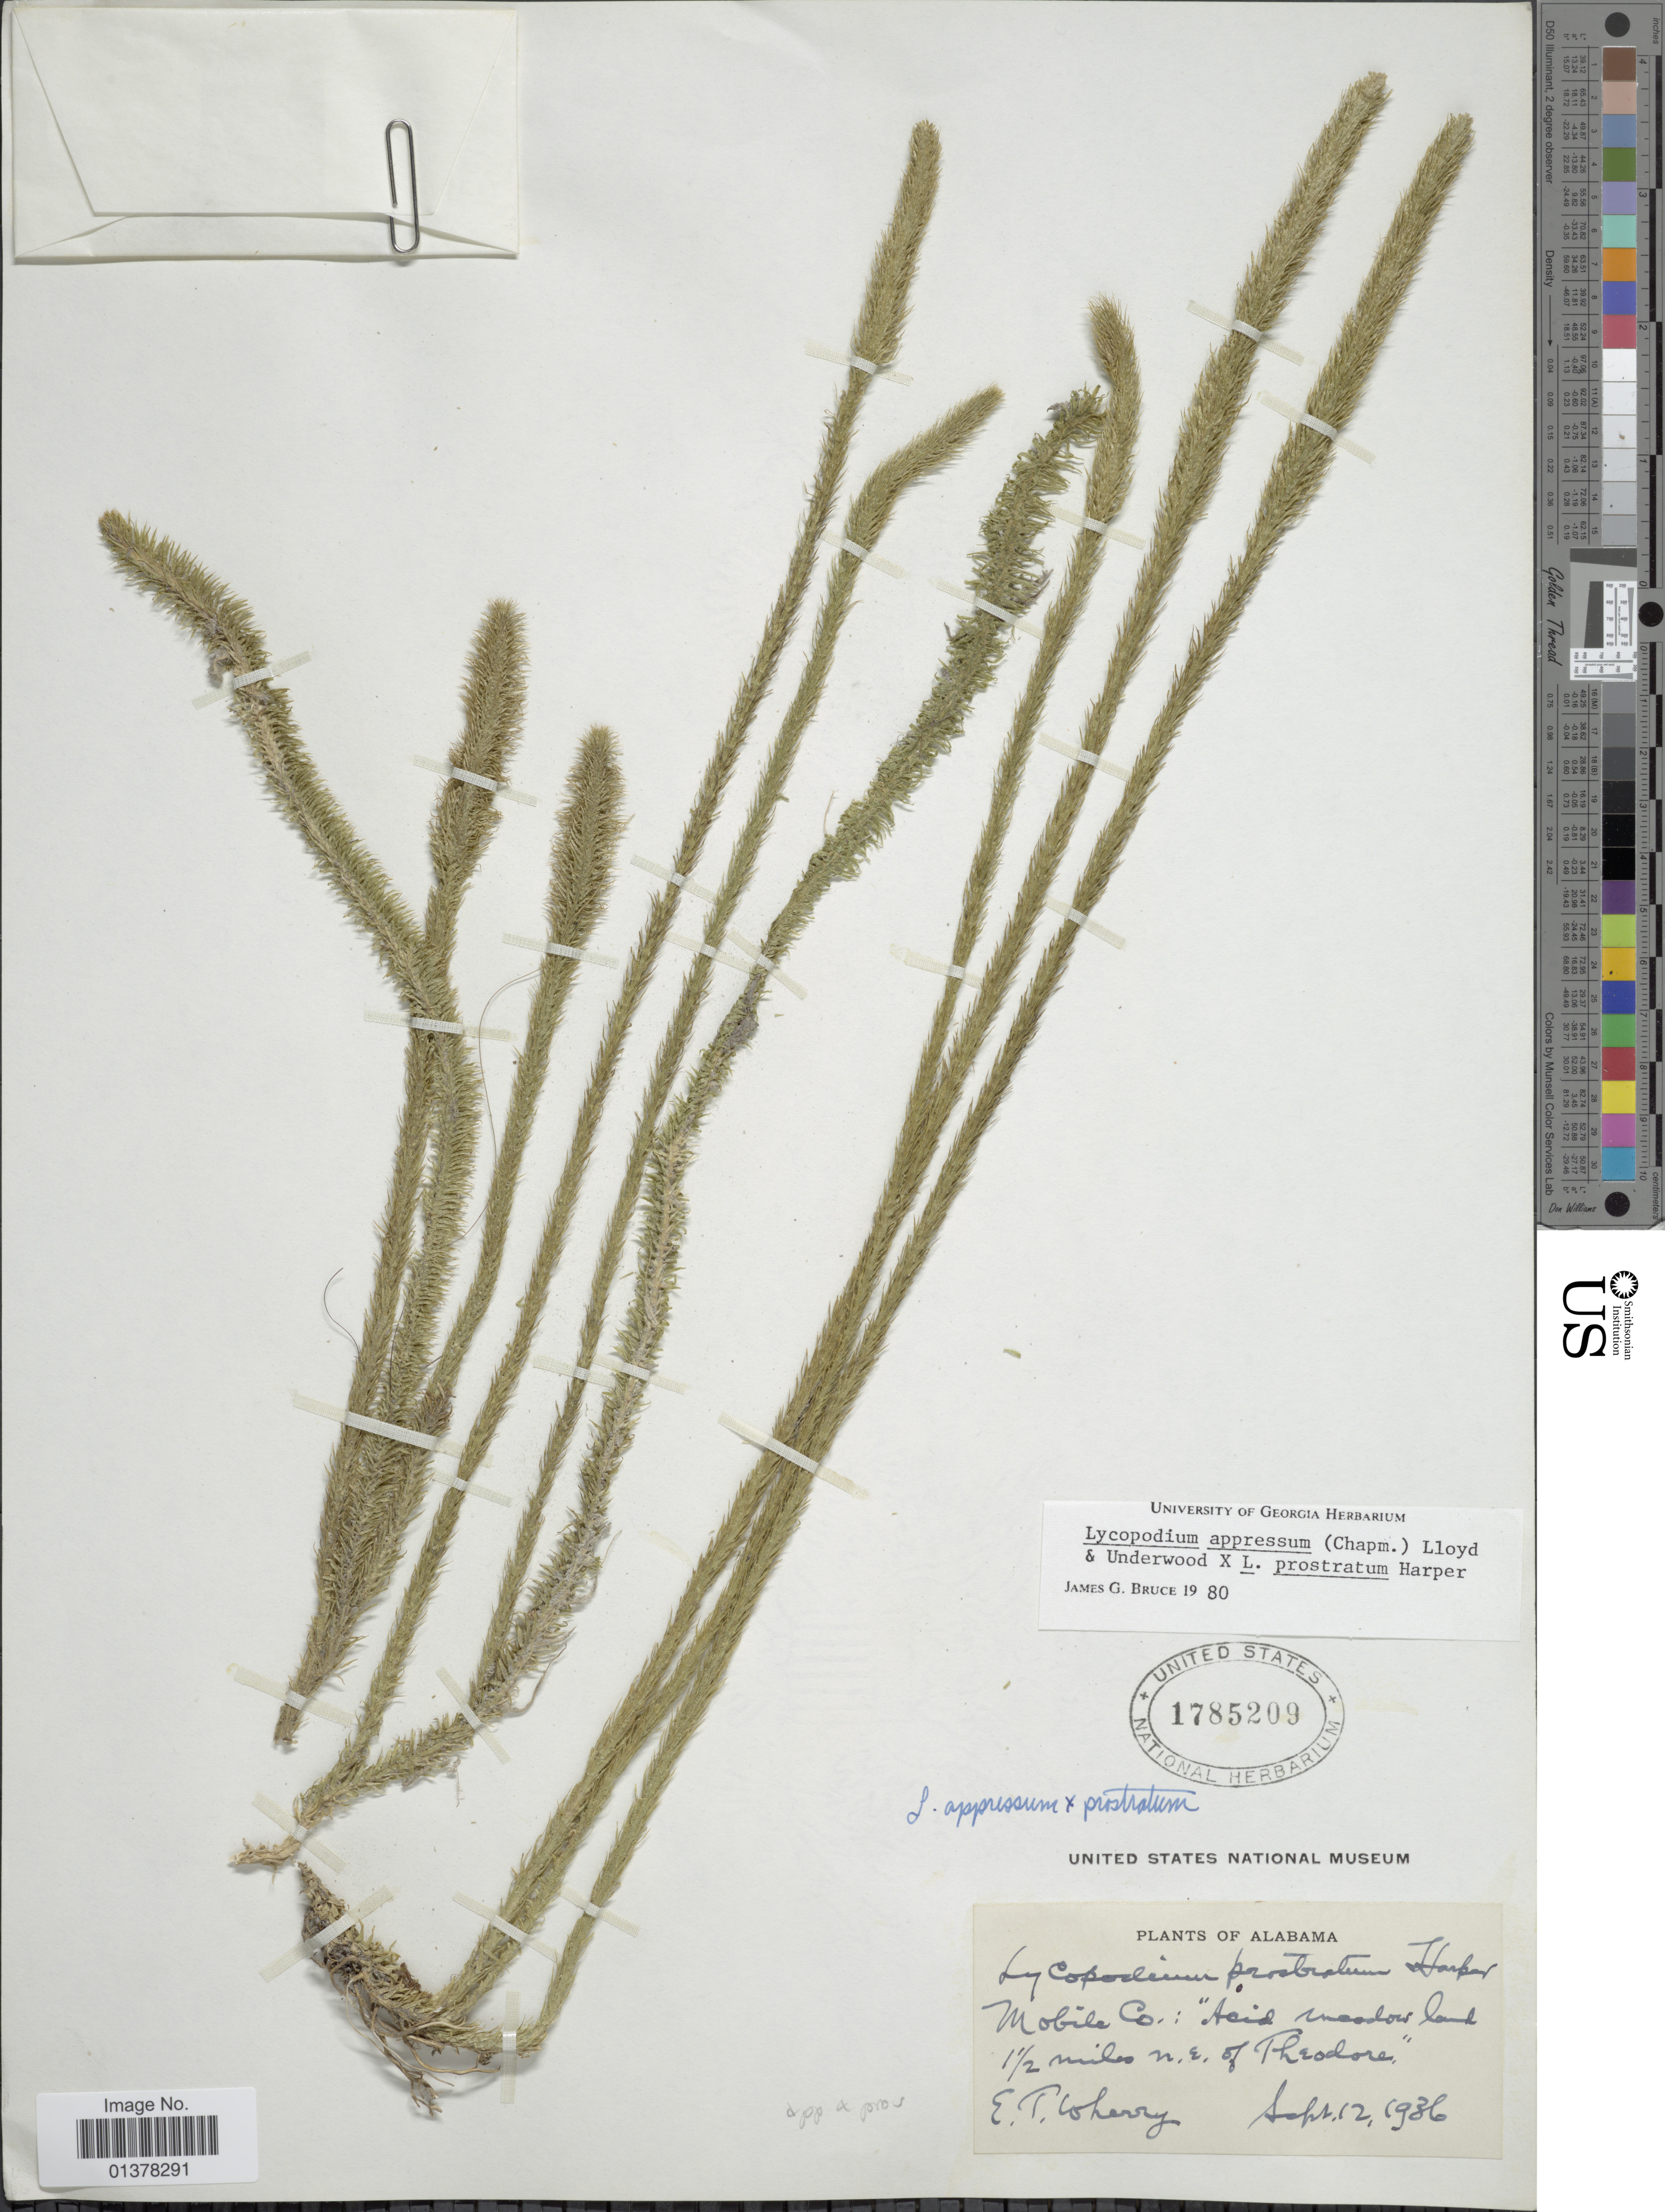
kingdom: Plantae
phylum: Tracheophyta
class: Lycopodiopsida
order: Lycopodiales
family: Lycopodiaceae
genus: Lycopodiella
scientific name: Lycopodiella appressa x L. prostrata (R.M. Harper) Cranfill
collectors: E. Coherry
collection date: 1936-09-12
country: United States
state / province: Alabama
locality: Mobile Co.: Acid meadow land 1½ miles n.e. of Theodore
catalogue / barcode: US 1785209